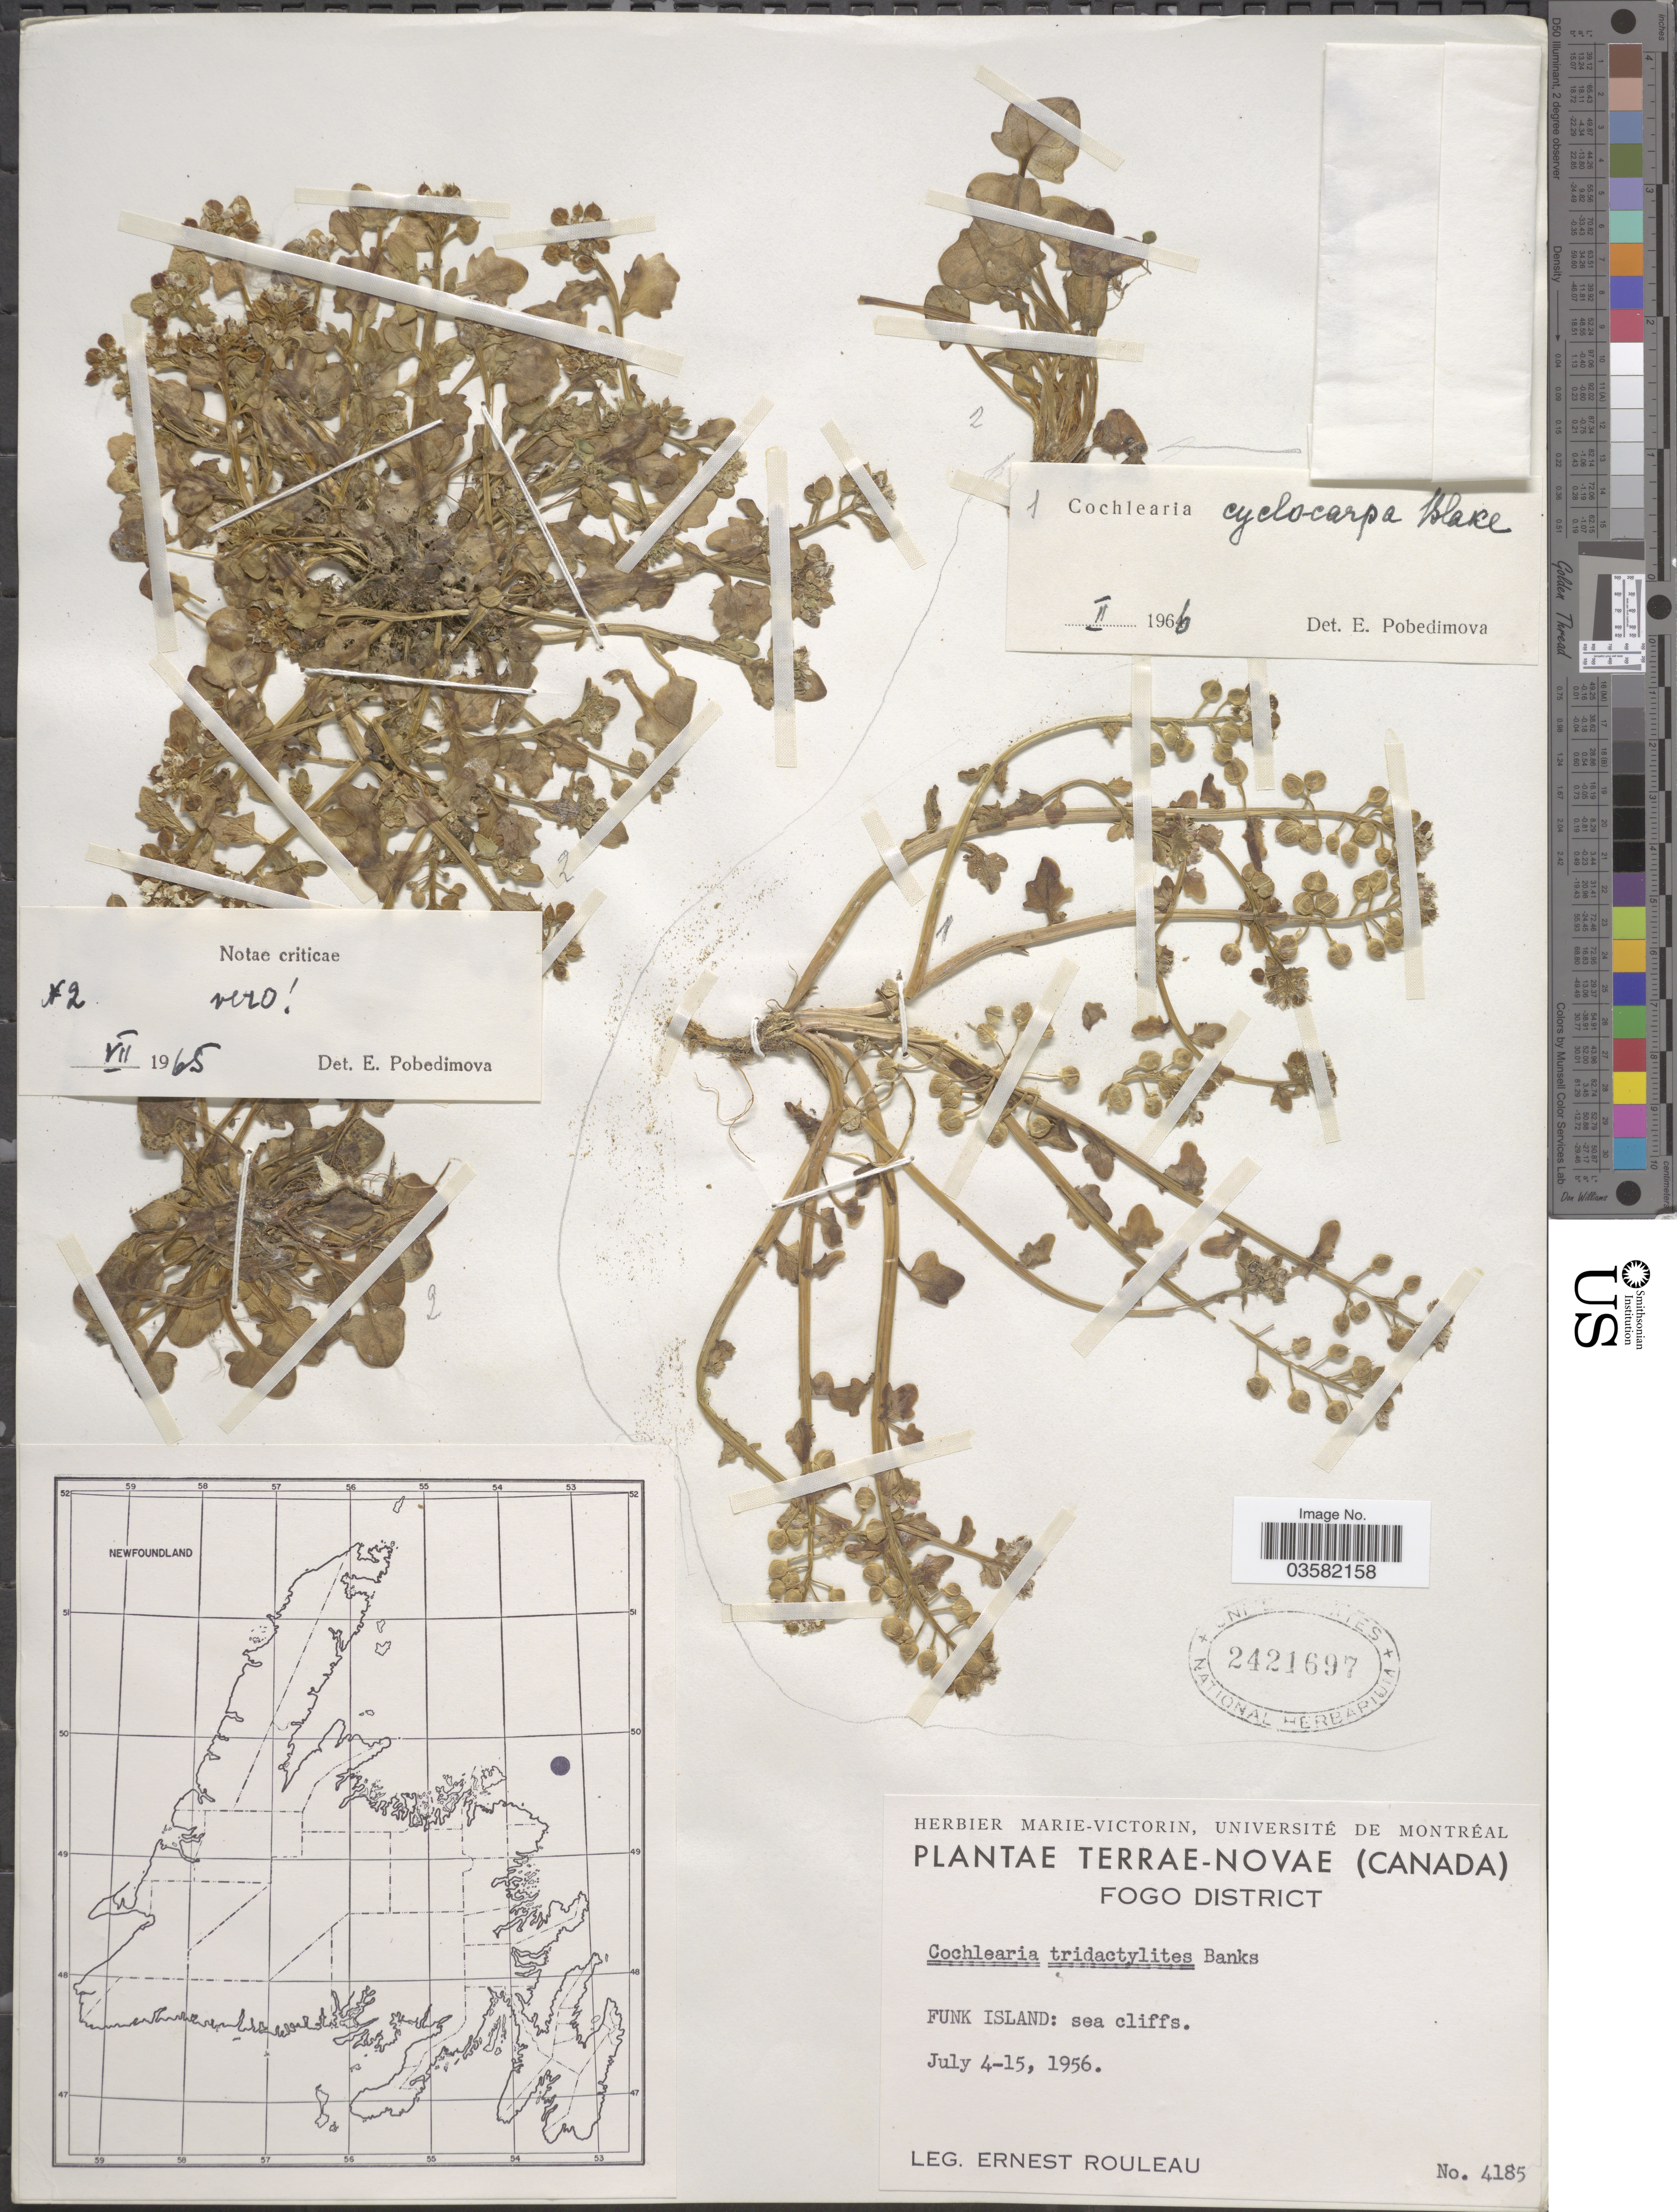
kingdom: Plantae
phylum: Tracheophyta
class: Magnoliopsida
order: Brassicales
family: Brassicaceae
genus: Cochlearia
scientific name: Cochlearia cyclocarpa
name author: S.F. Blake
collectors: E. Rouleau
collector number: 4185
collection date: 1956-07-04/1956-07-15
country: Canada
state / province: Newfoundland and Labrador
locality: Terrae-Novae. Fogo District. Funk Island: sea cliffs.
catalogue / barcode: US 2421697